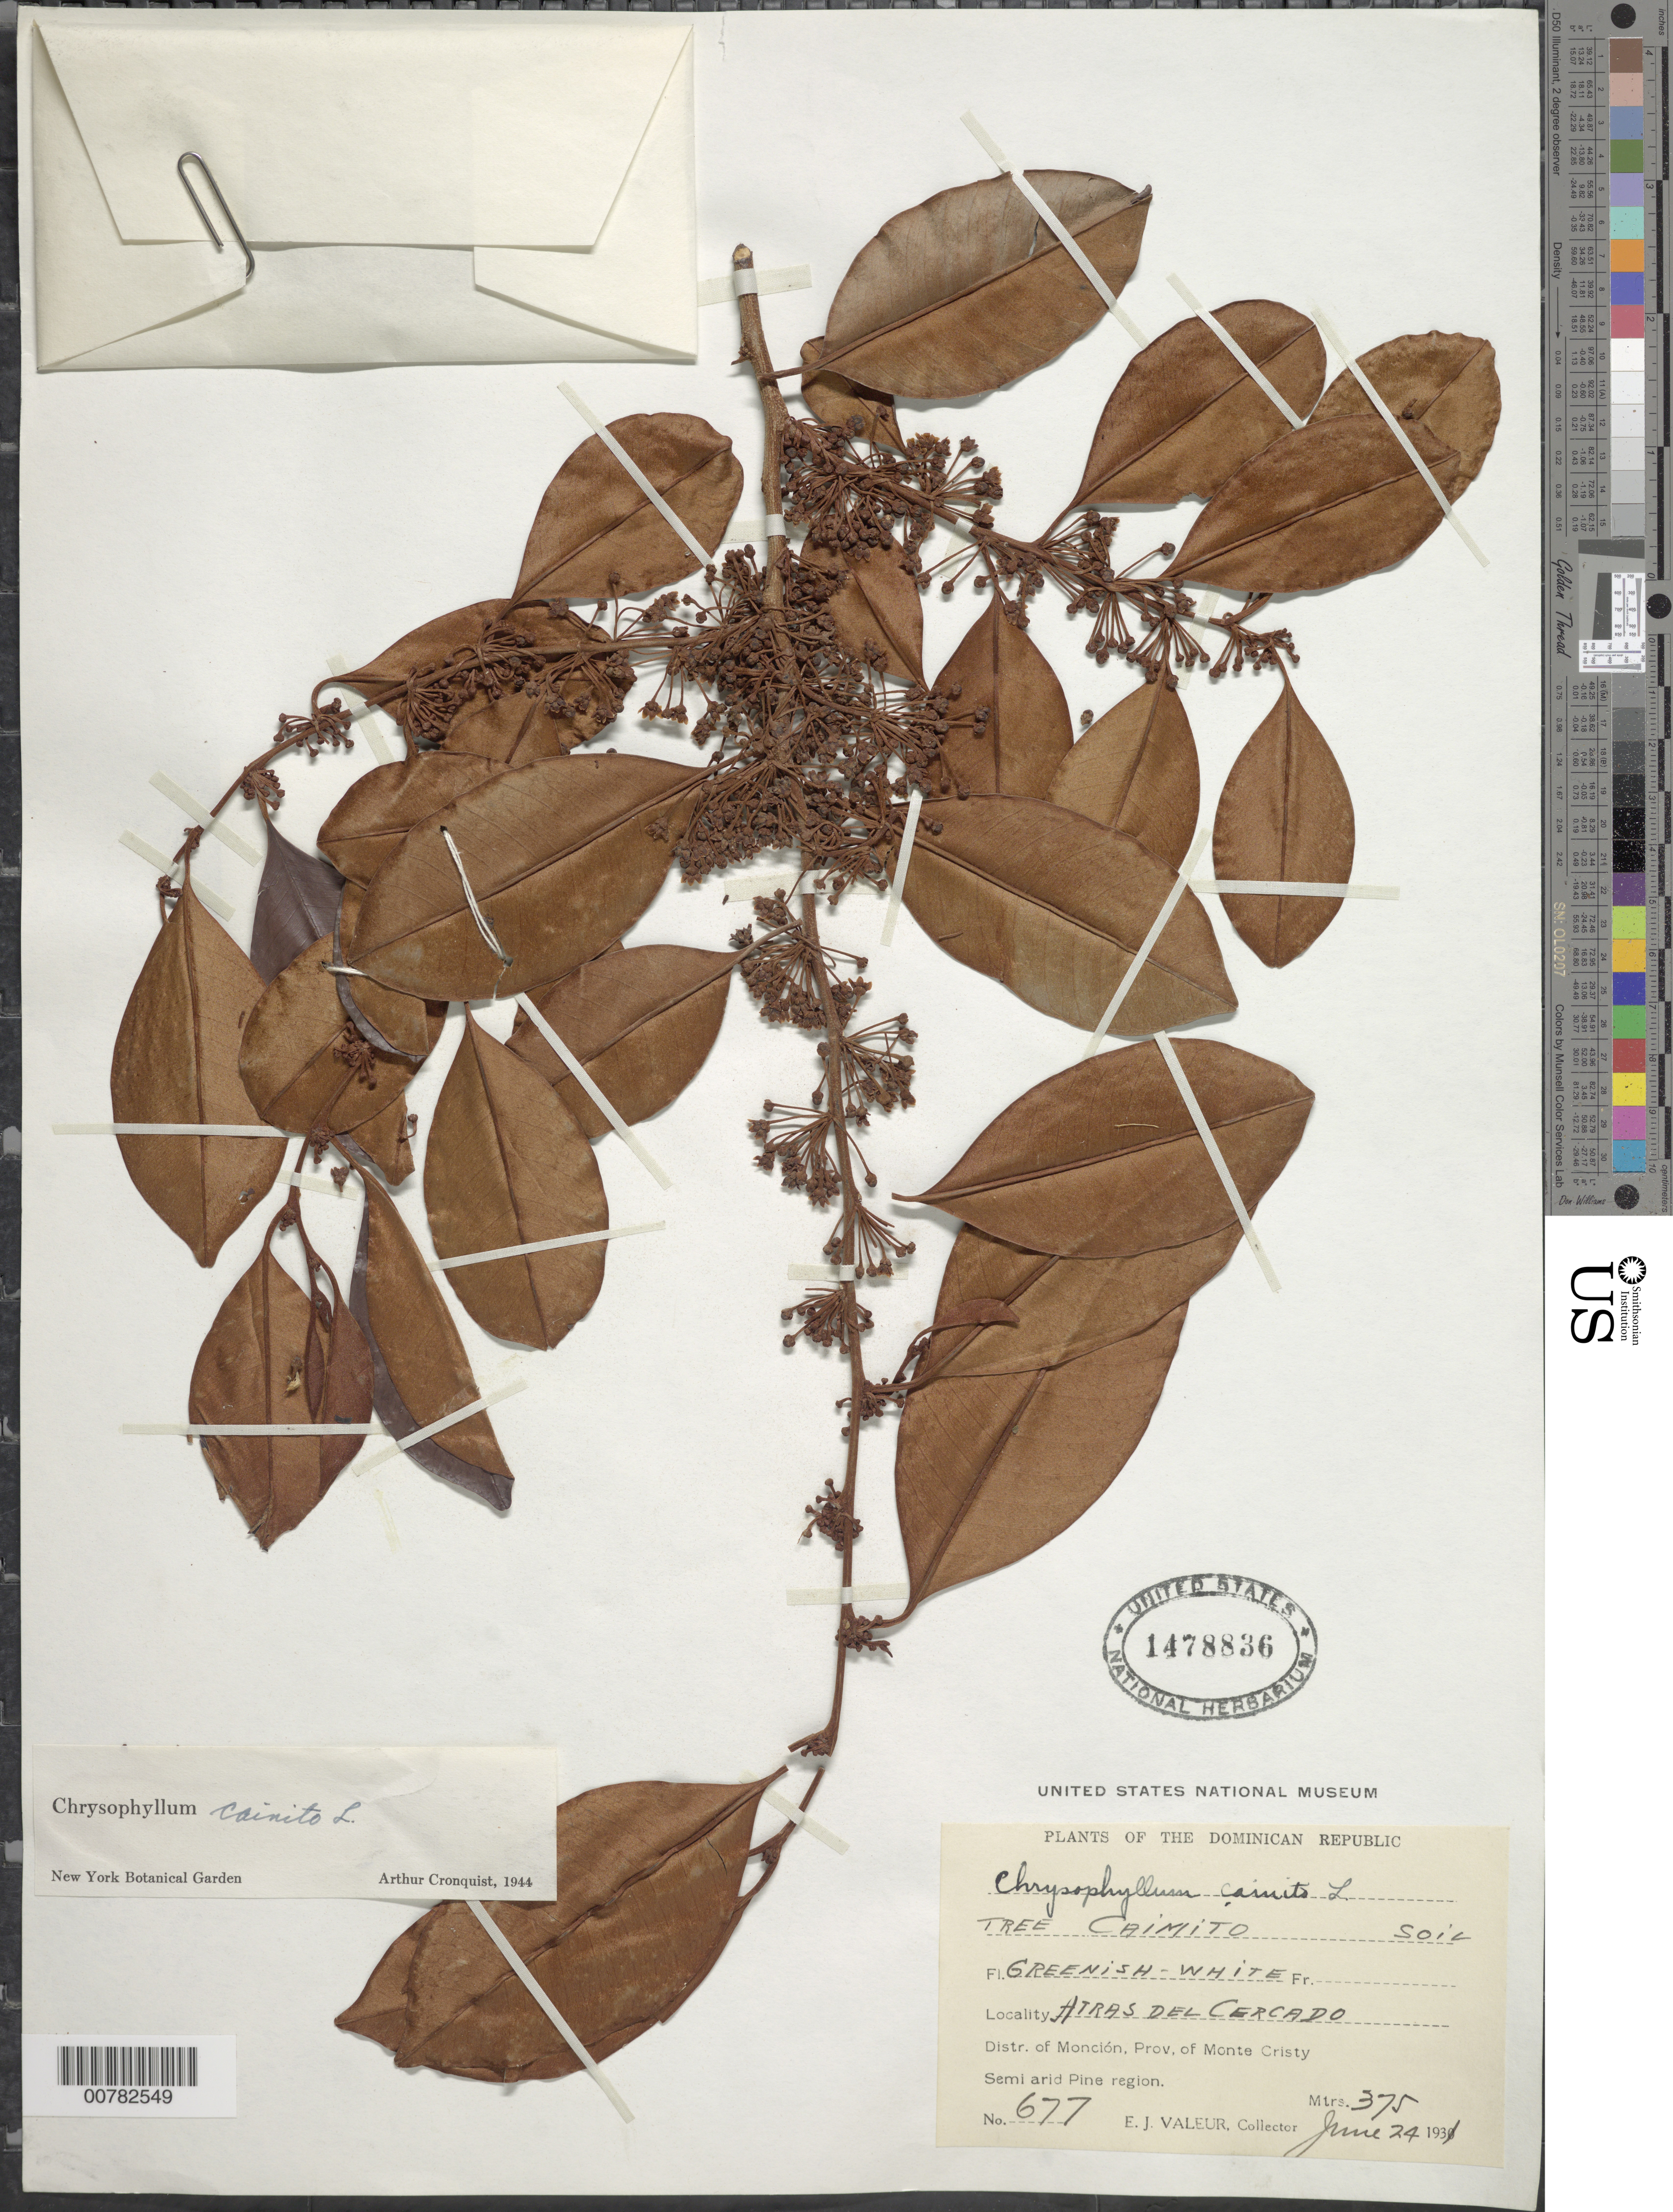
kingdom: Plantae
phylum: Tracheophyta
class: Magnoliopsida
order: Ericales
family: Sapotaceae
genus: Chrysophyllum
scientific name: Chrysophyllum cainito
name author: L.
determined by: Cronquist, A. J.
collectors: E. Valeur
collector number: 677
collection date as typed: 24 Jun 1931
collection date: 1931-06-24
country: Dominican Republic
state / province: Monte Cristi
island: Hispaniola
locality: Monción, Atras del Cercado.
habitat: Semi arid Pine region.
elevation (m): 375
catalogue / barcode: US 1478836